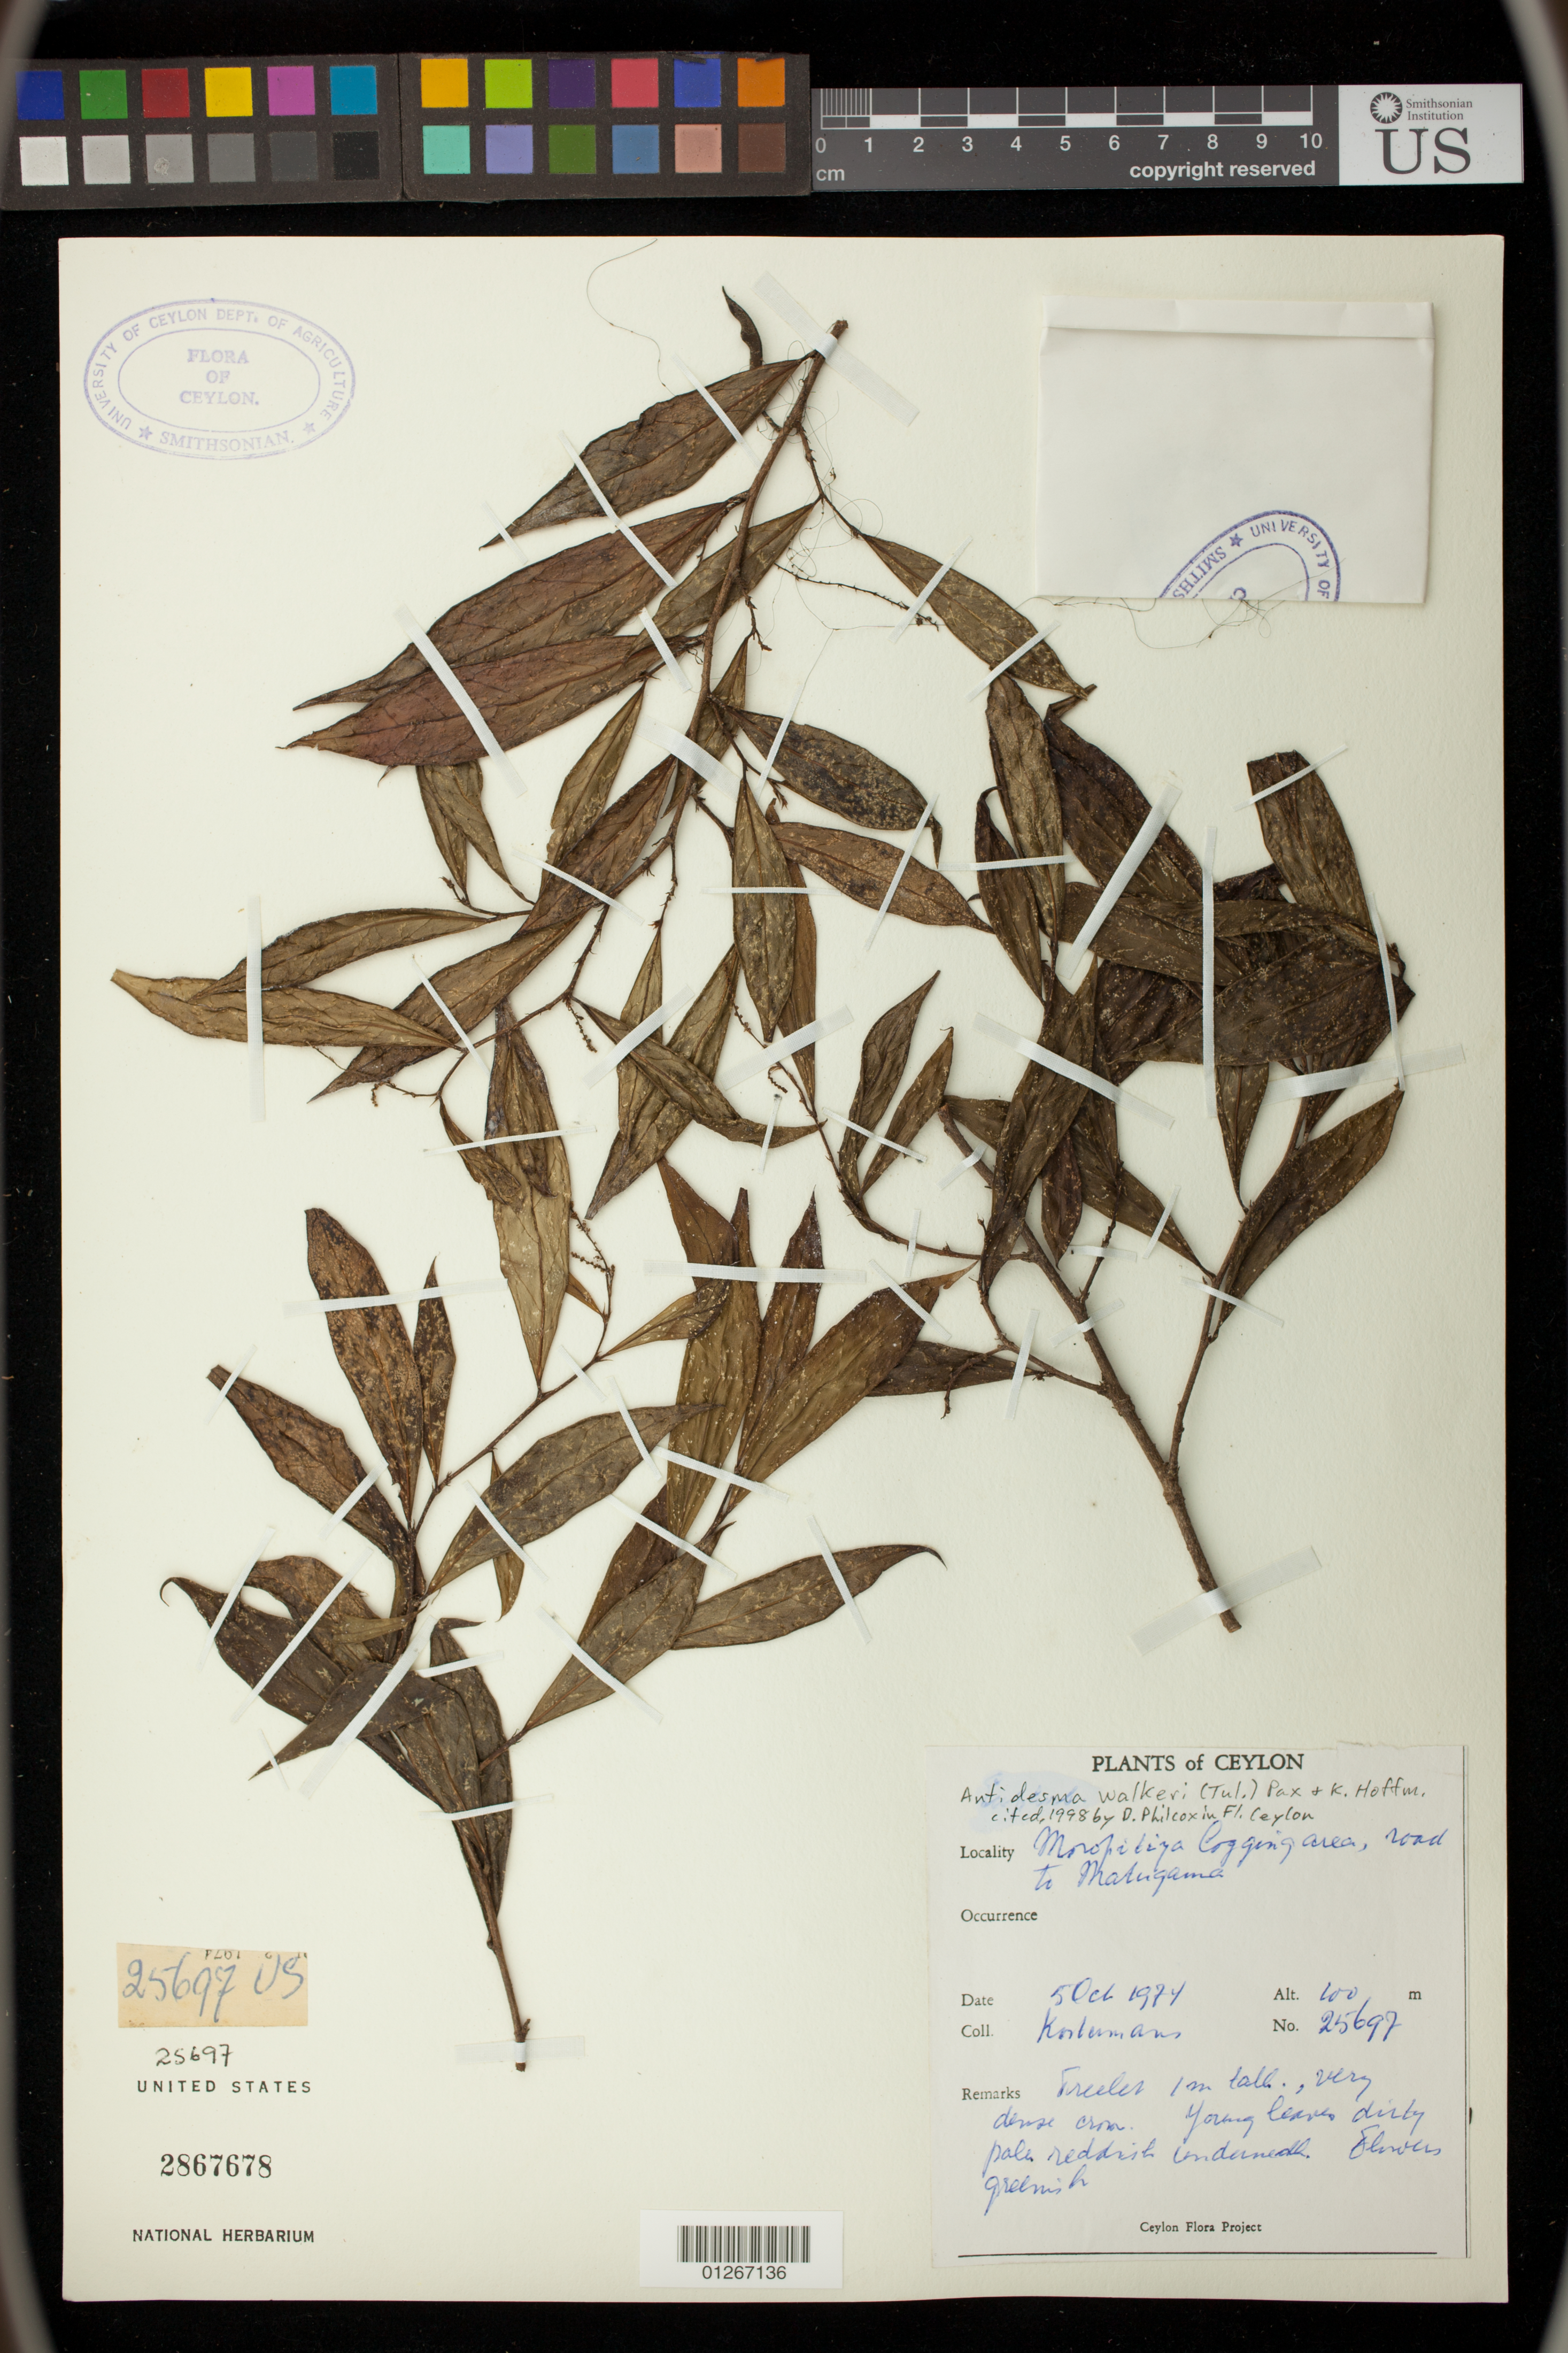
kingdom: Plantae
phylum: Tracheophyta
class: Magnoliopsida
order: Malpighiales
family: Phyllanthaceae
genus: Antidesma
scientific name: Antidesma walkeri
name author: (Tul.) Pax & K. Hoffm.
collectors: Kostermans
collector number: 25697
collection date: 1974-10-05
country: Sri Lanka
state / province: Western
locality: Moropitiya logging area, road to Matugama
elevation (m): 100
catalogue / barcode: US 2867678